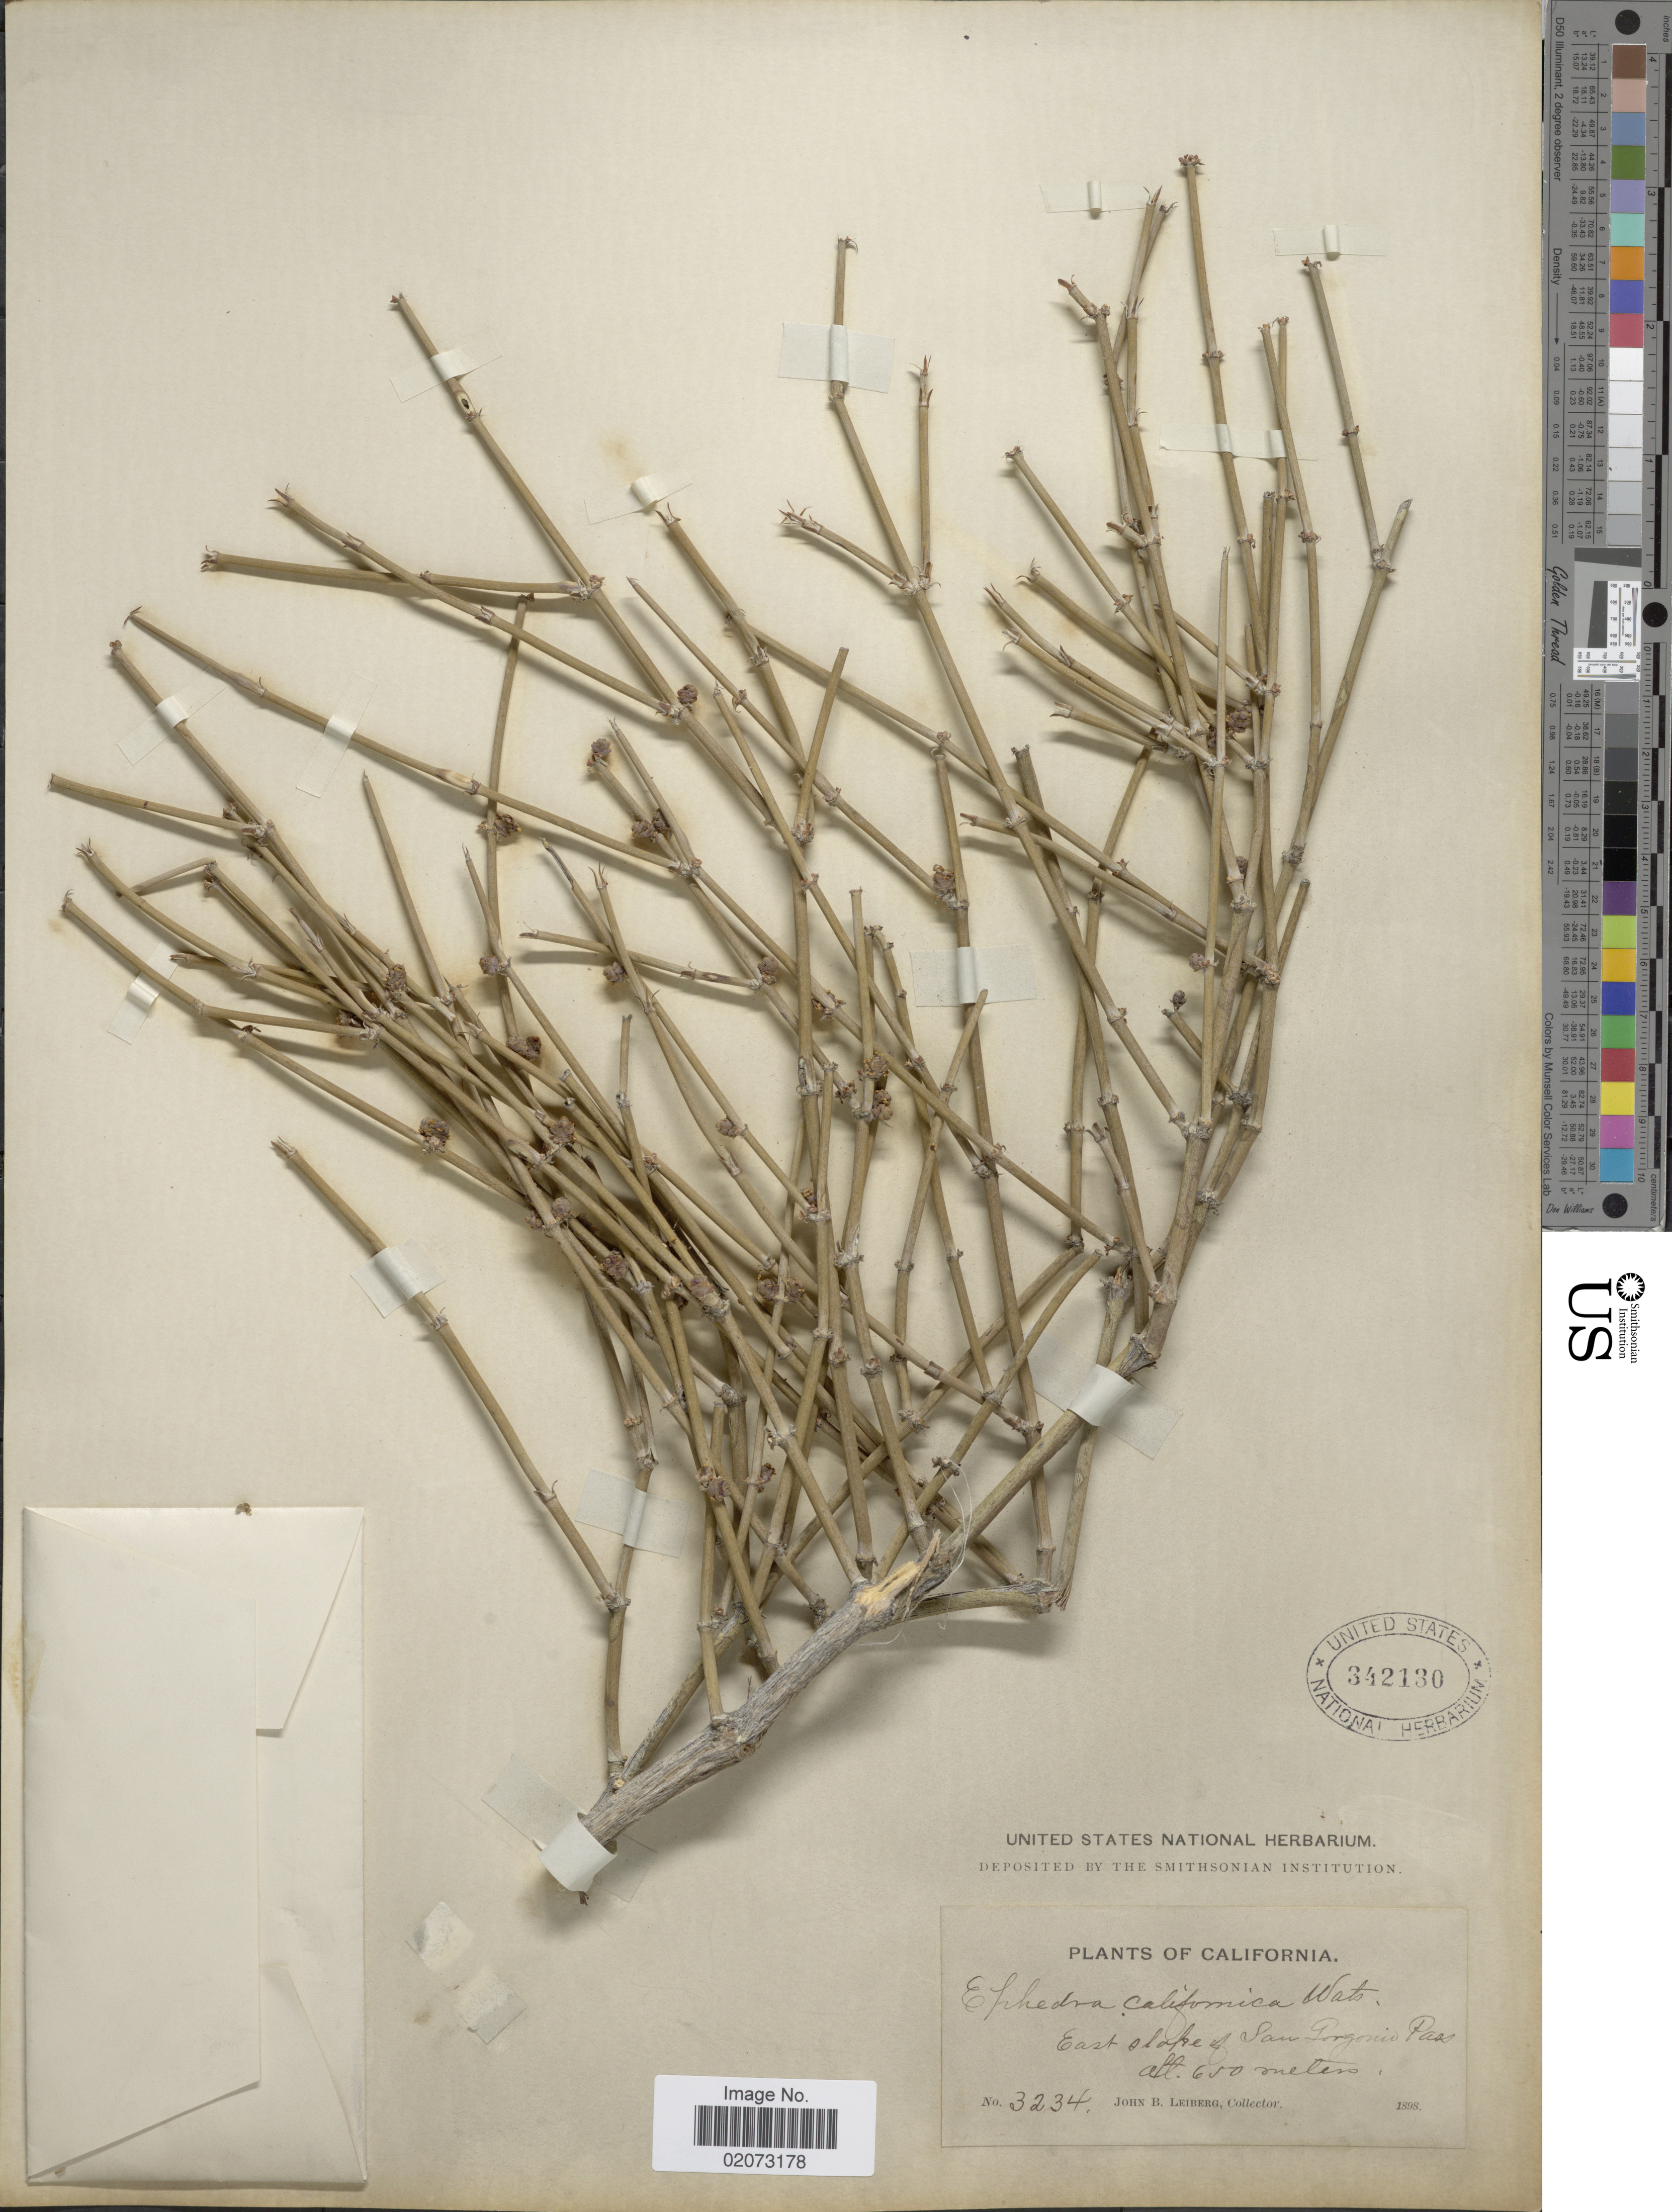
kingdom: Plantae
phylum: Tracheophyta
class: Gnetopsida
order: Ephedrales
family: Ephedraceae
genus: Ephedra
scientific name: Ephedra californica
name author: S. Watson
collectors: J. Leiberg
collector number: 3234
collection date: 1898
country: United States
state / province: California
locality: East slope of San Gorgonio Pass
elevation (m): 650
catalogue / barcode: US 342130